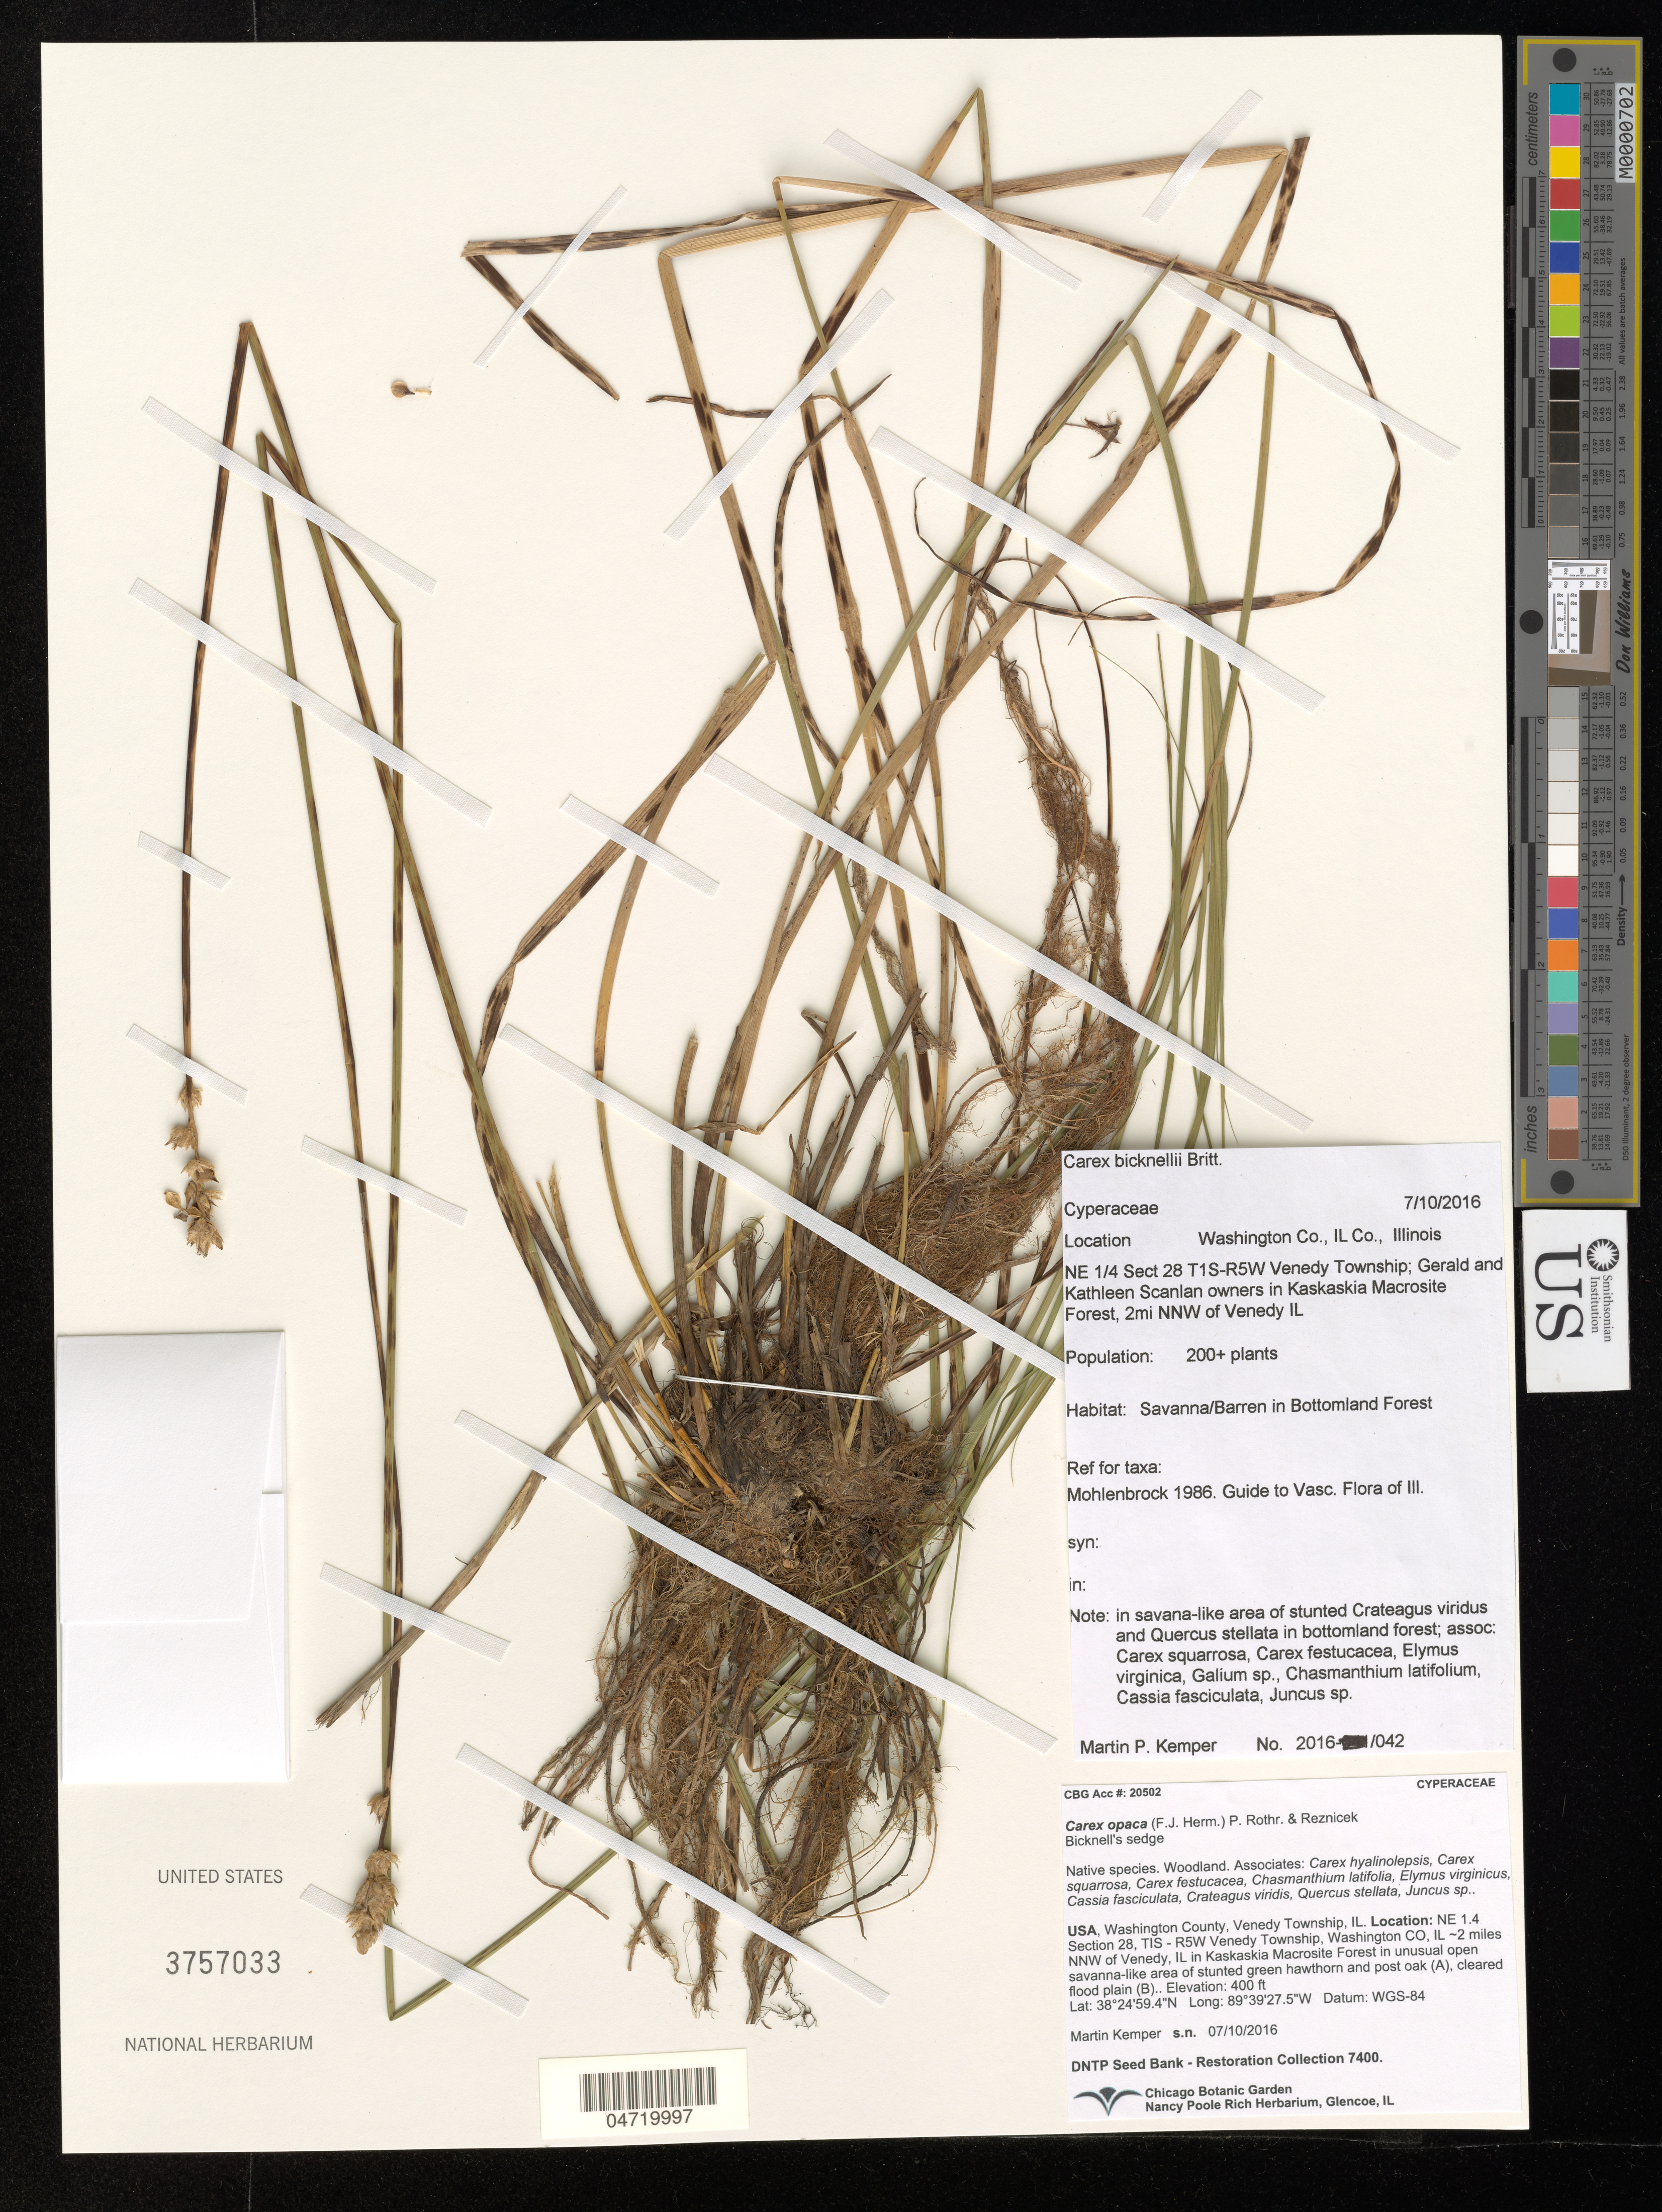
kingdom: Plantae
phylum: Tracheophyta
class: Liliopsida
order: Poales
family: Cyperaceae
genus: Carex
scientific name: Carex bicknellii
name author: Britton & A. Br.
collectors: M. Kemper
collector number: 2016/042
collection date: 2016-07-10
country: United States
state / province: Illinois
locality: Washington Co. IL Co. NE 1/4 Sect 28 T1S-R5W Venedy Township; Gerald and Kathleen Scanlan owners in Kaskaskia Macrosite Forest, 2mi NNW of Venedy IL.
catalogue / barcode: US 3757033